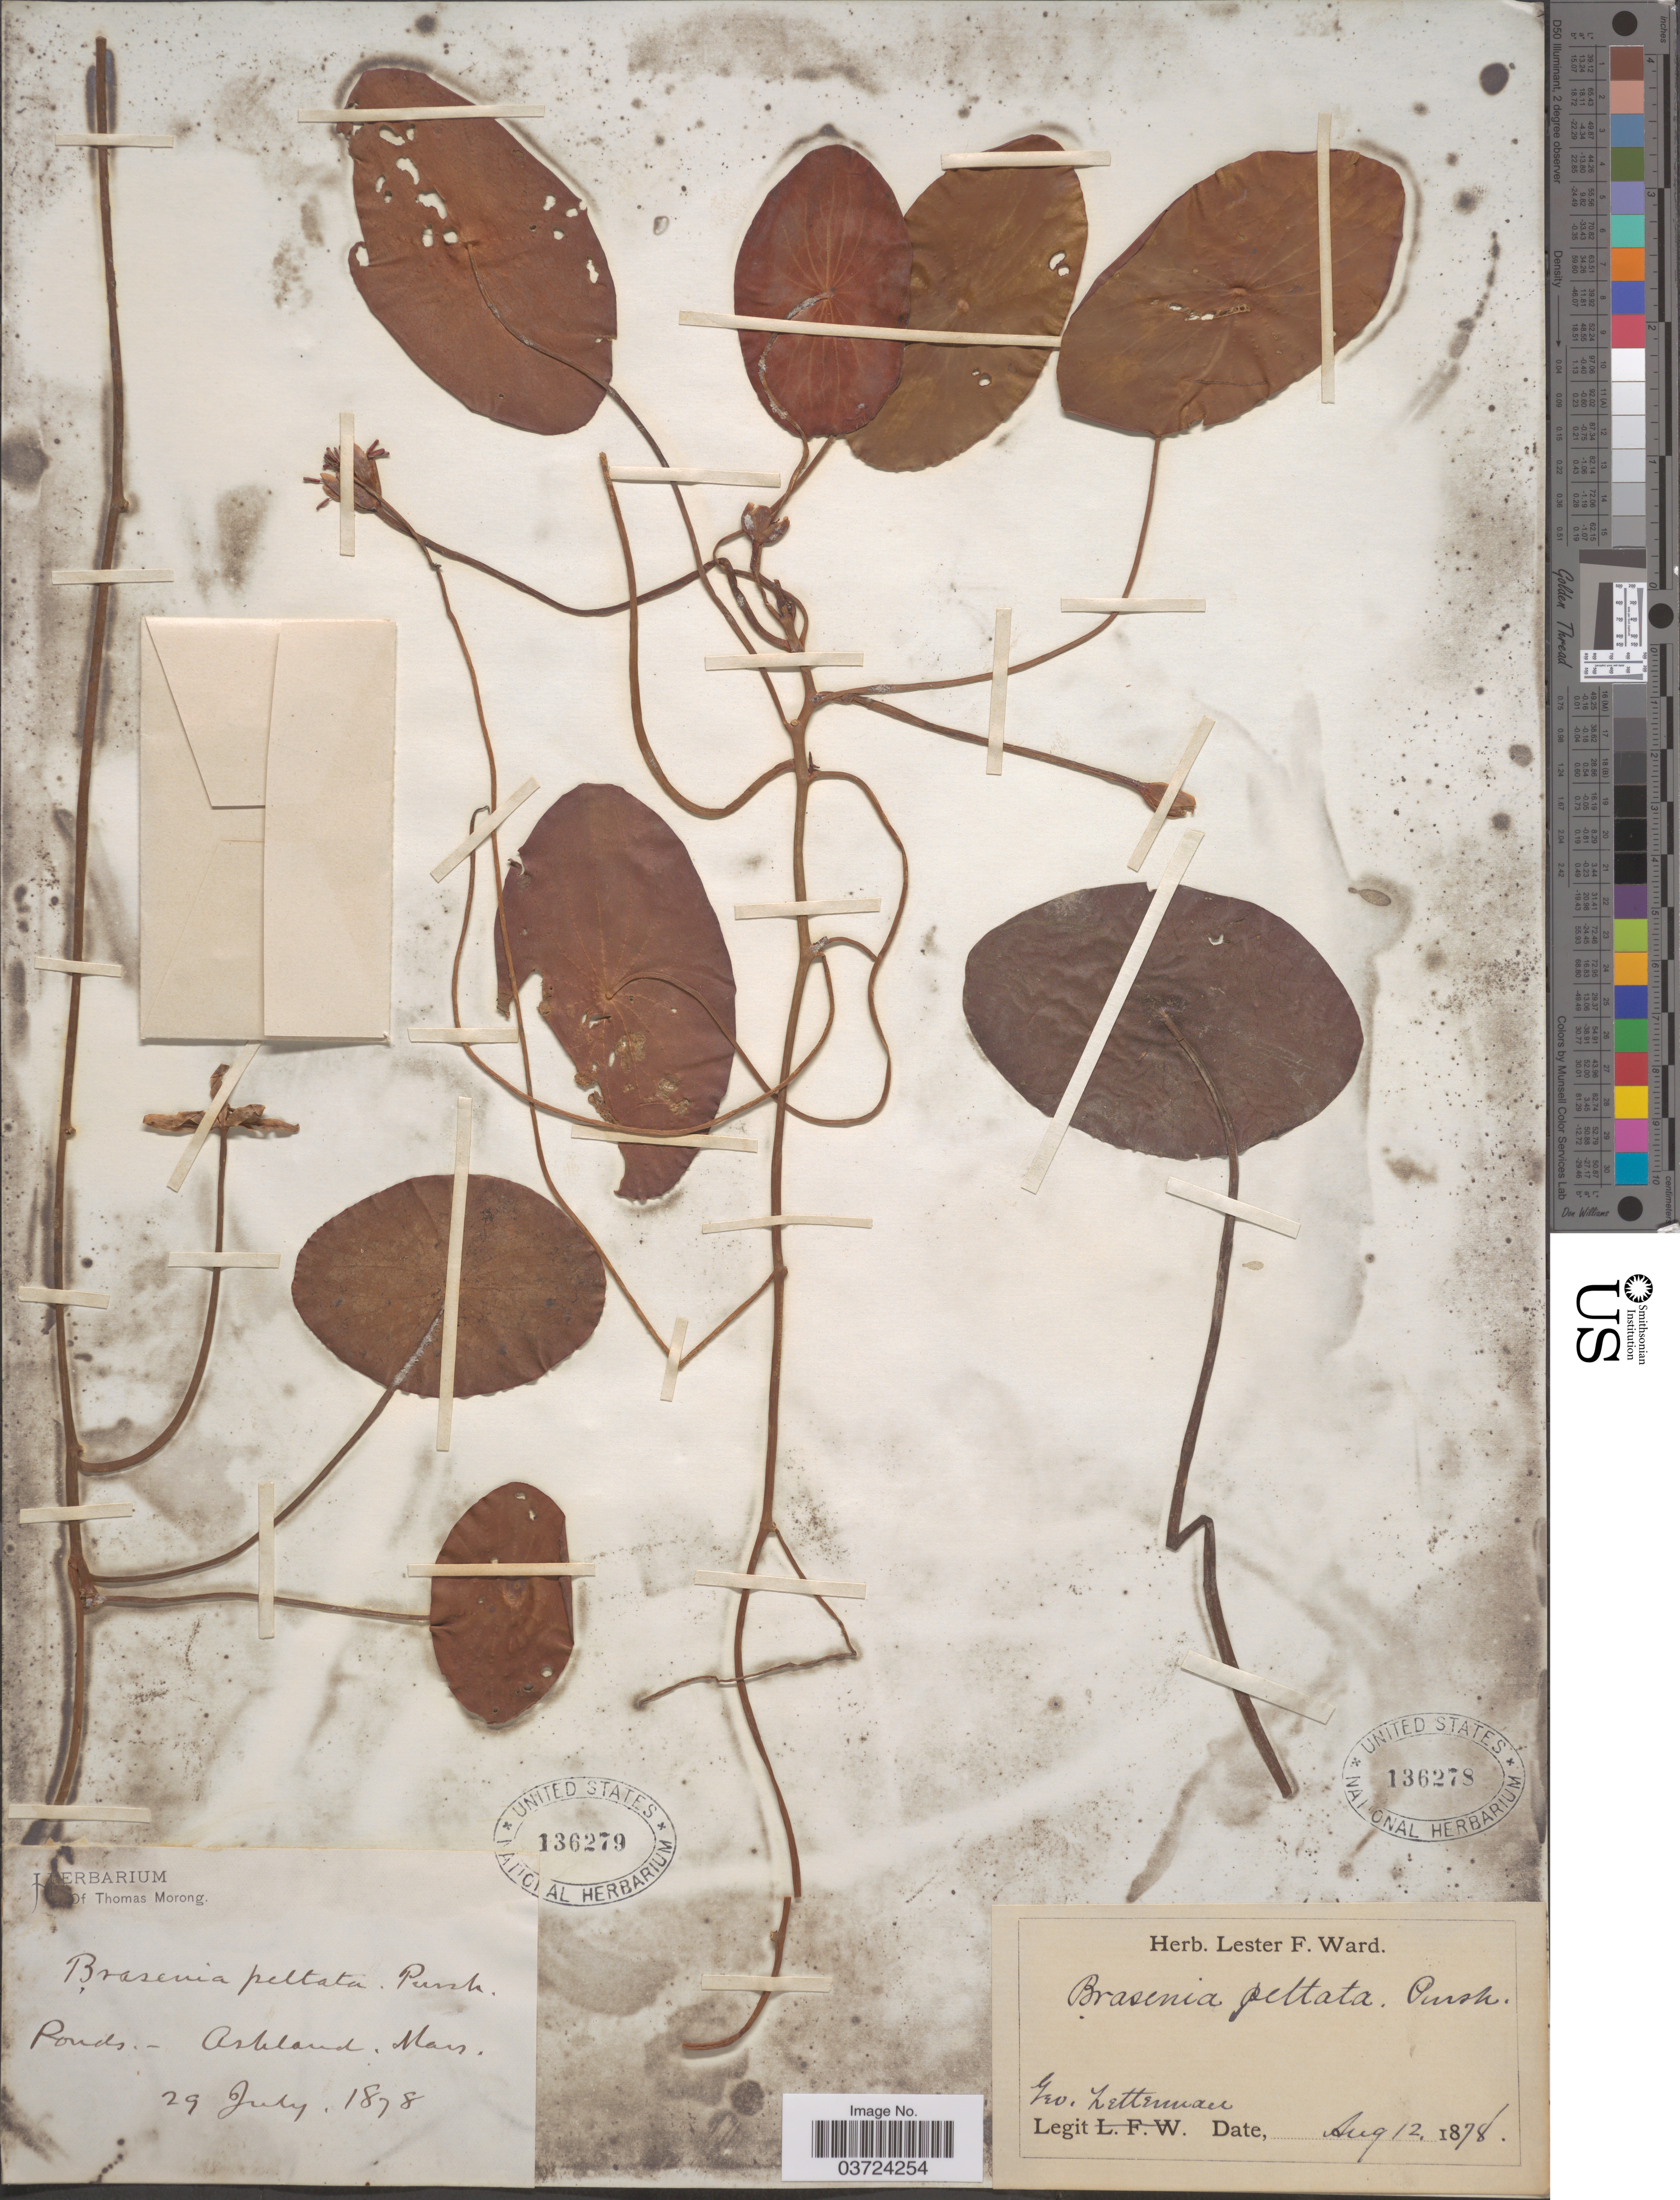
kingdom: Plantae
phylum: Tracheophyta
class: Magnoliopsida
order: Nymphaeales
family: Cabombaceae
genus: Brasenia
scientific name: Brasenia schreberi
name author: J.F. Gmel.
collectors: G. W. Letterman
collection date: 1878-07-29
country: United States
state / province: Massachusetts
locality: Ponds.- Ashland.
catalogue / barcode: US 136279